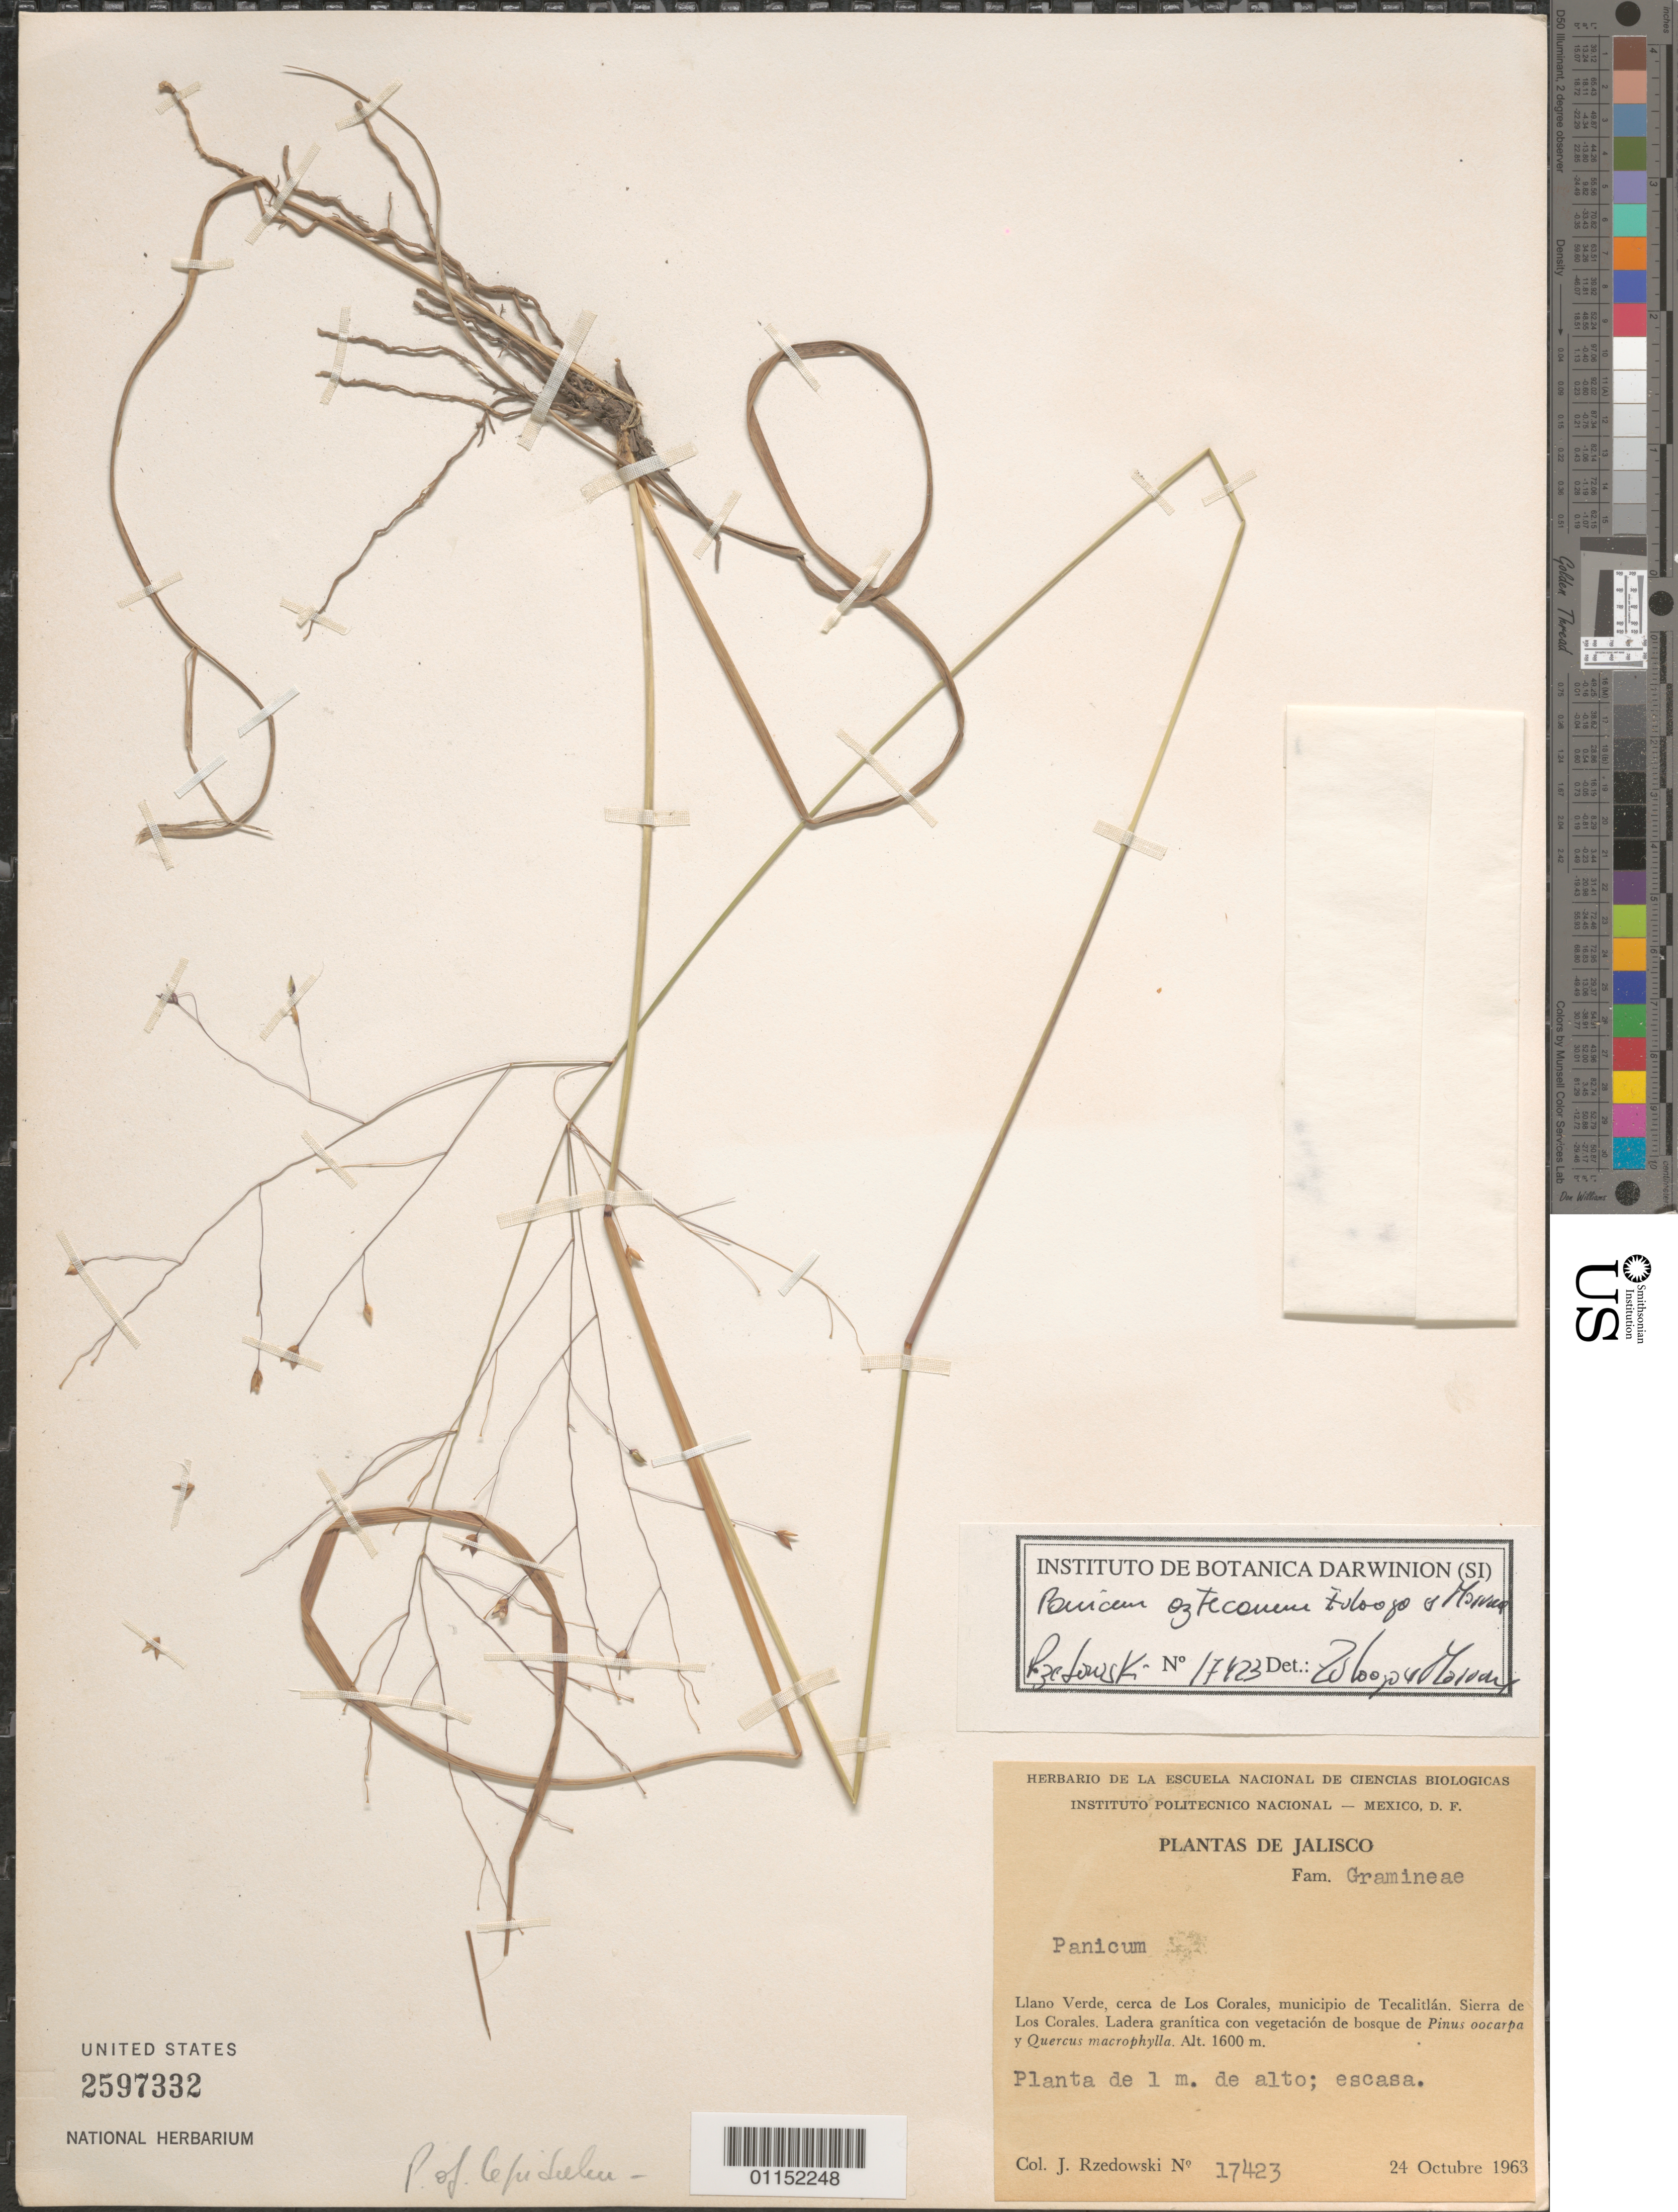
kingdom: Plantae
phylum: Tracheophyta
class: Liliopsida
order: Poales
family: Poaceae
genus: Panicum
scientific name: Panicum aztecanum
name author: Zuloaga & Morrone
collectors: J. Rzedowski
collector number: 17423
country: Mexico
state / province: Jalisco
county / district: Tecatitlán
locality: Llano Verde, cerca de Los Corales, Sierra de Los Corales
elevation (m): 1600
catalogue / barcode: US 2597332